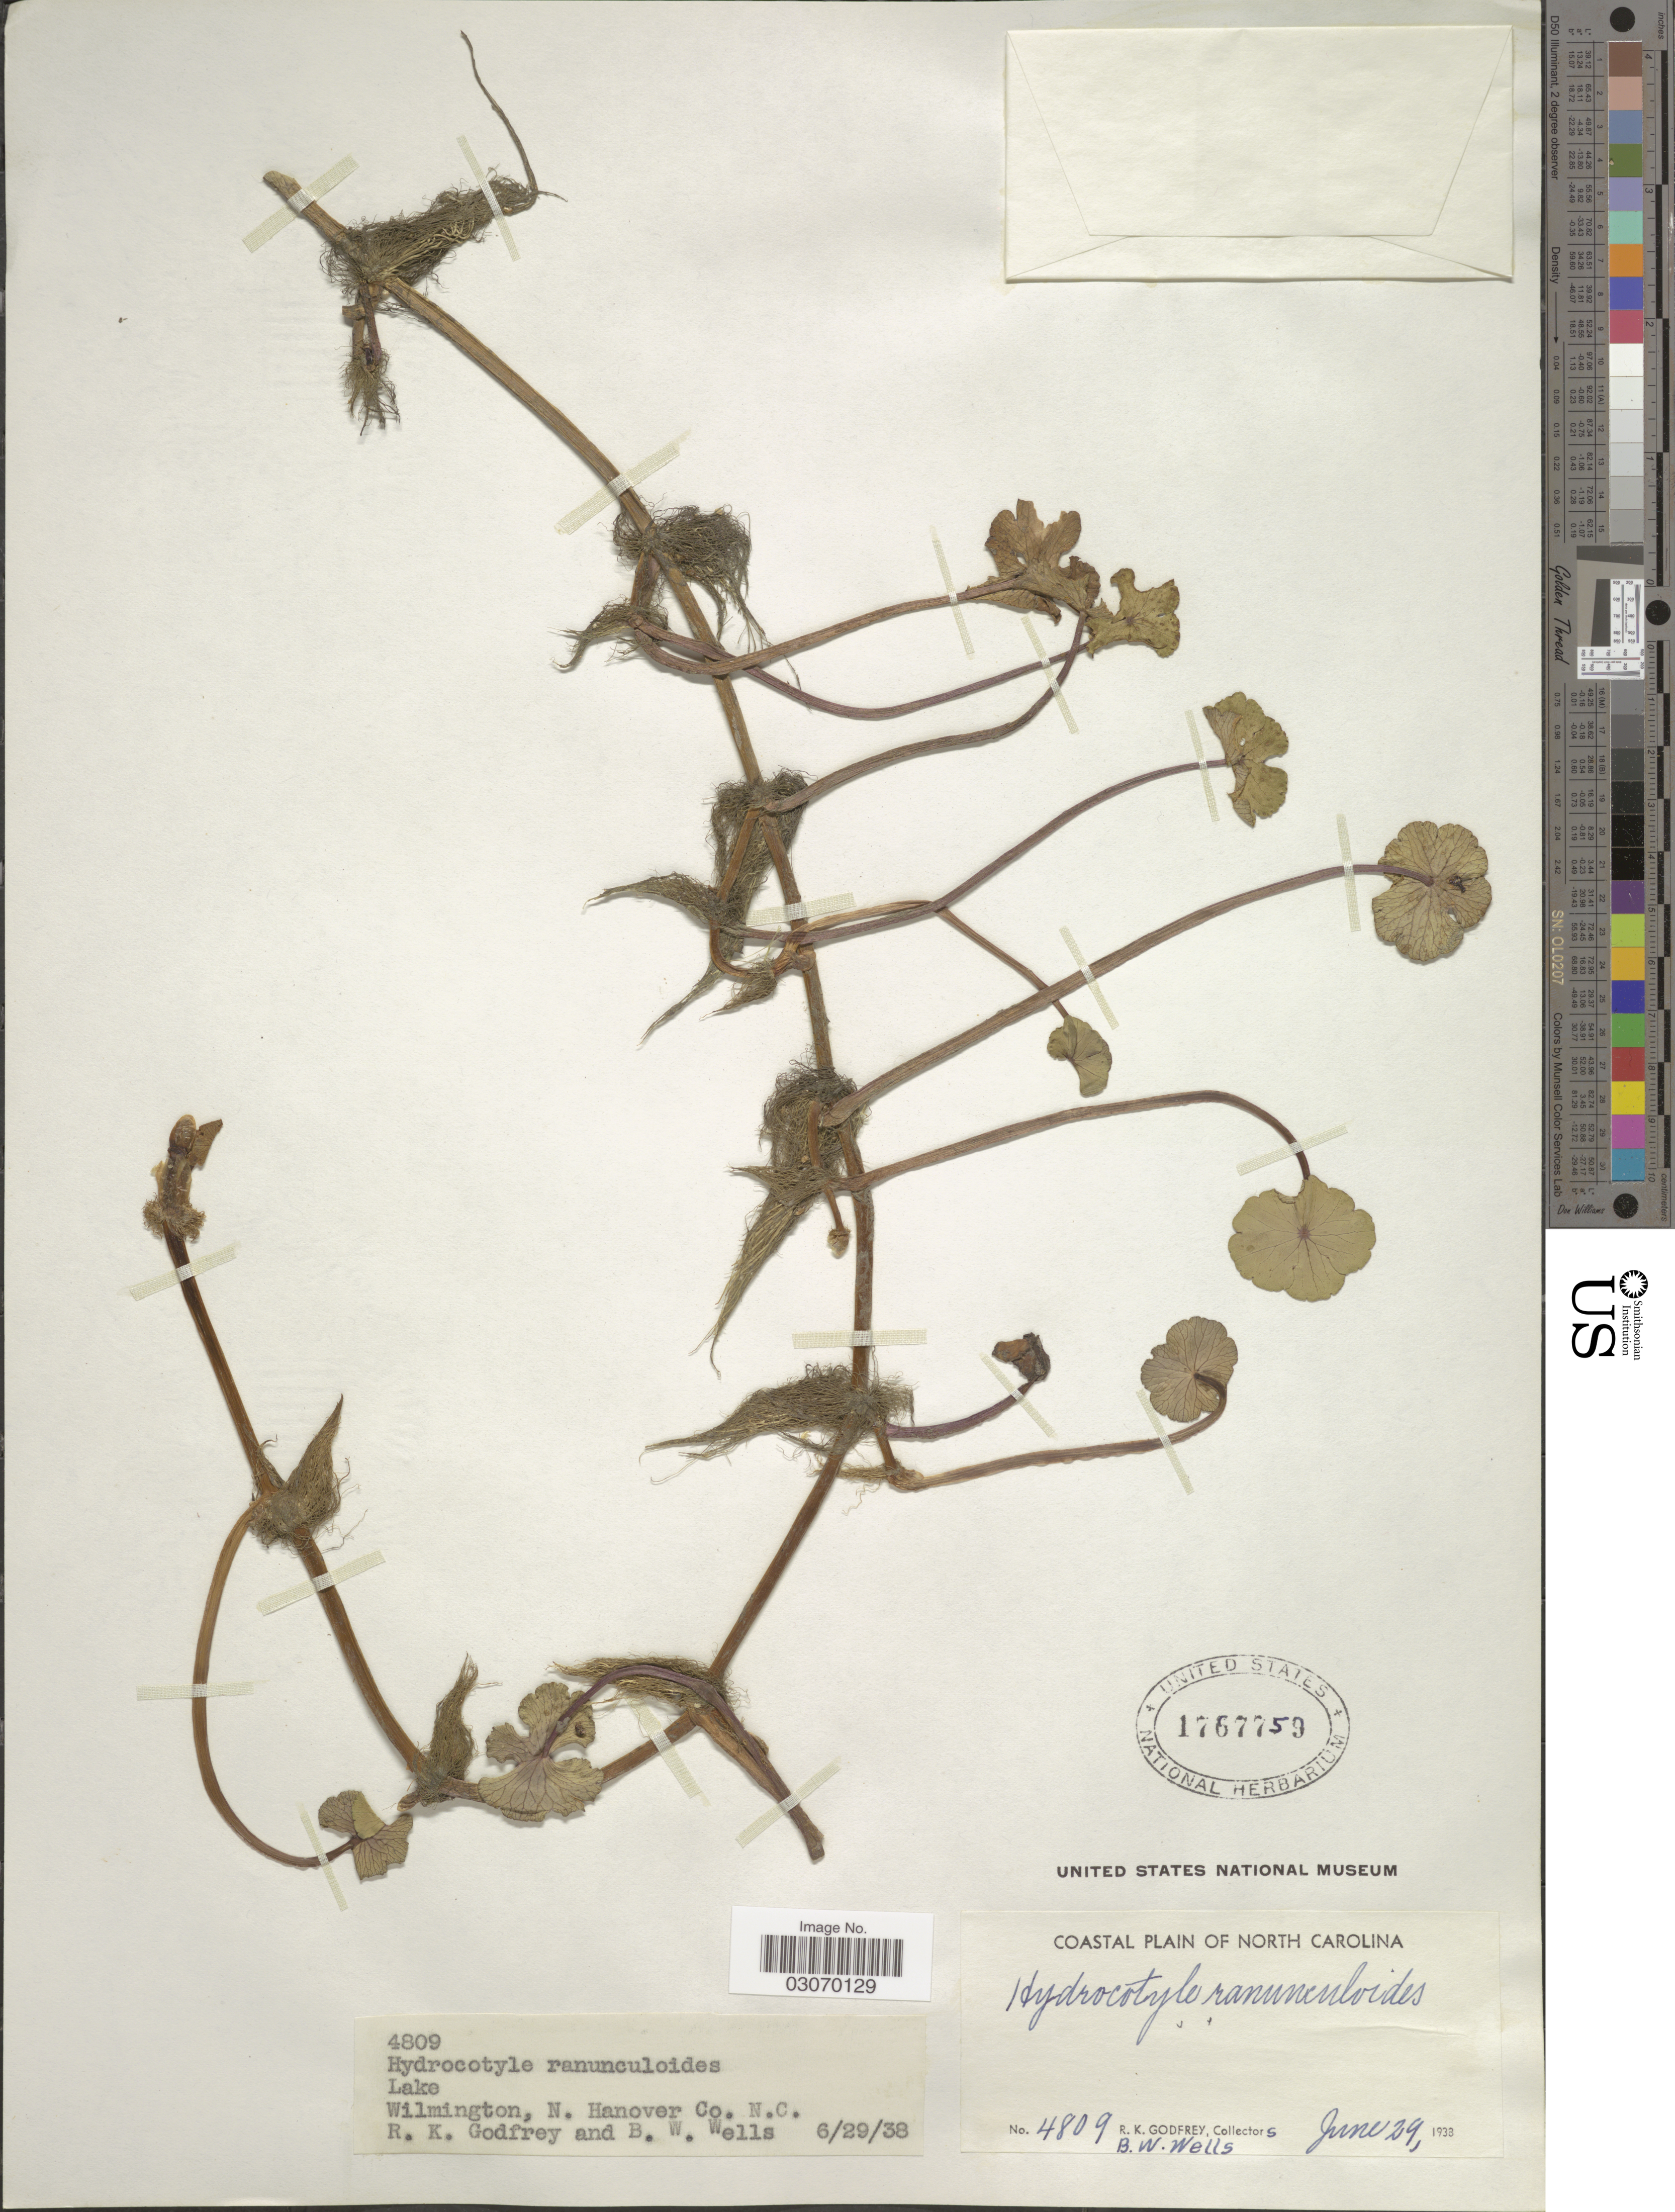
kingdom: Plantae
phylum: Tracheophyta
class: Magnoliopsida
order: Apiales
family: Araliaceae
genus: Hydrocotyle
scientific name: Hydrocotyle ranunculoides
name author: L. f.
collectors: R. K. Godfrey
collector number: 4809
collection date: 1938-06-29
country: United States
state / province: North Carolina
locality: Coastal Plain, Lake Wilmington, N. Hanover Co.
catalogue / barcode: US 1767759